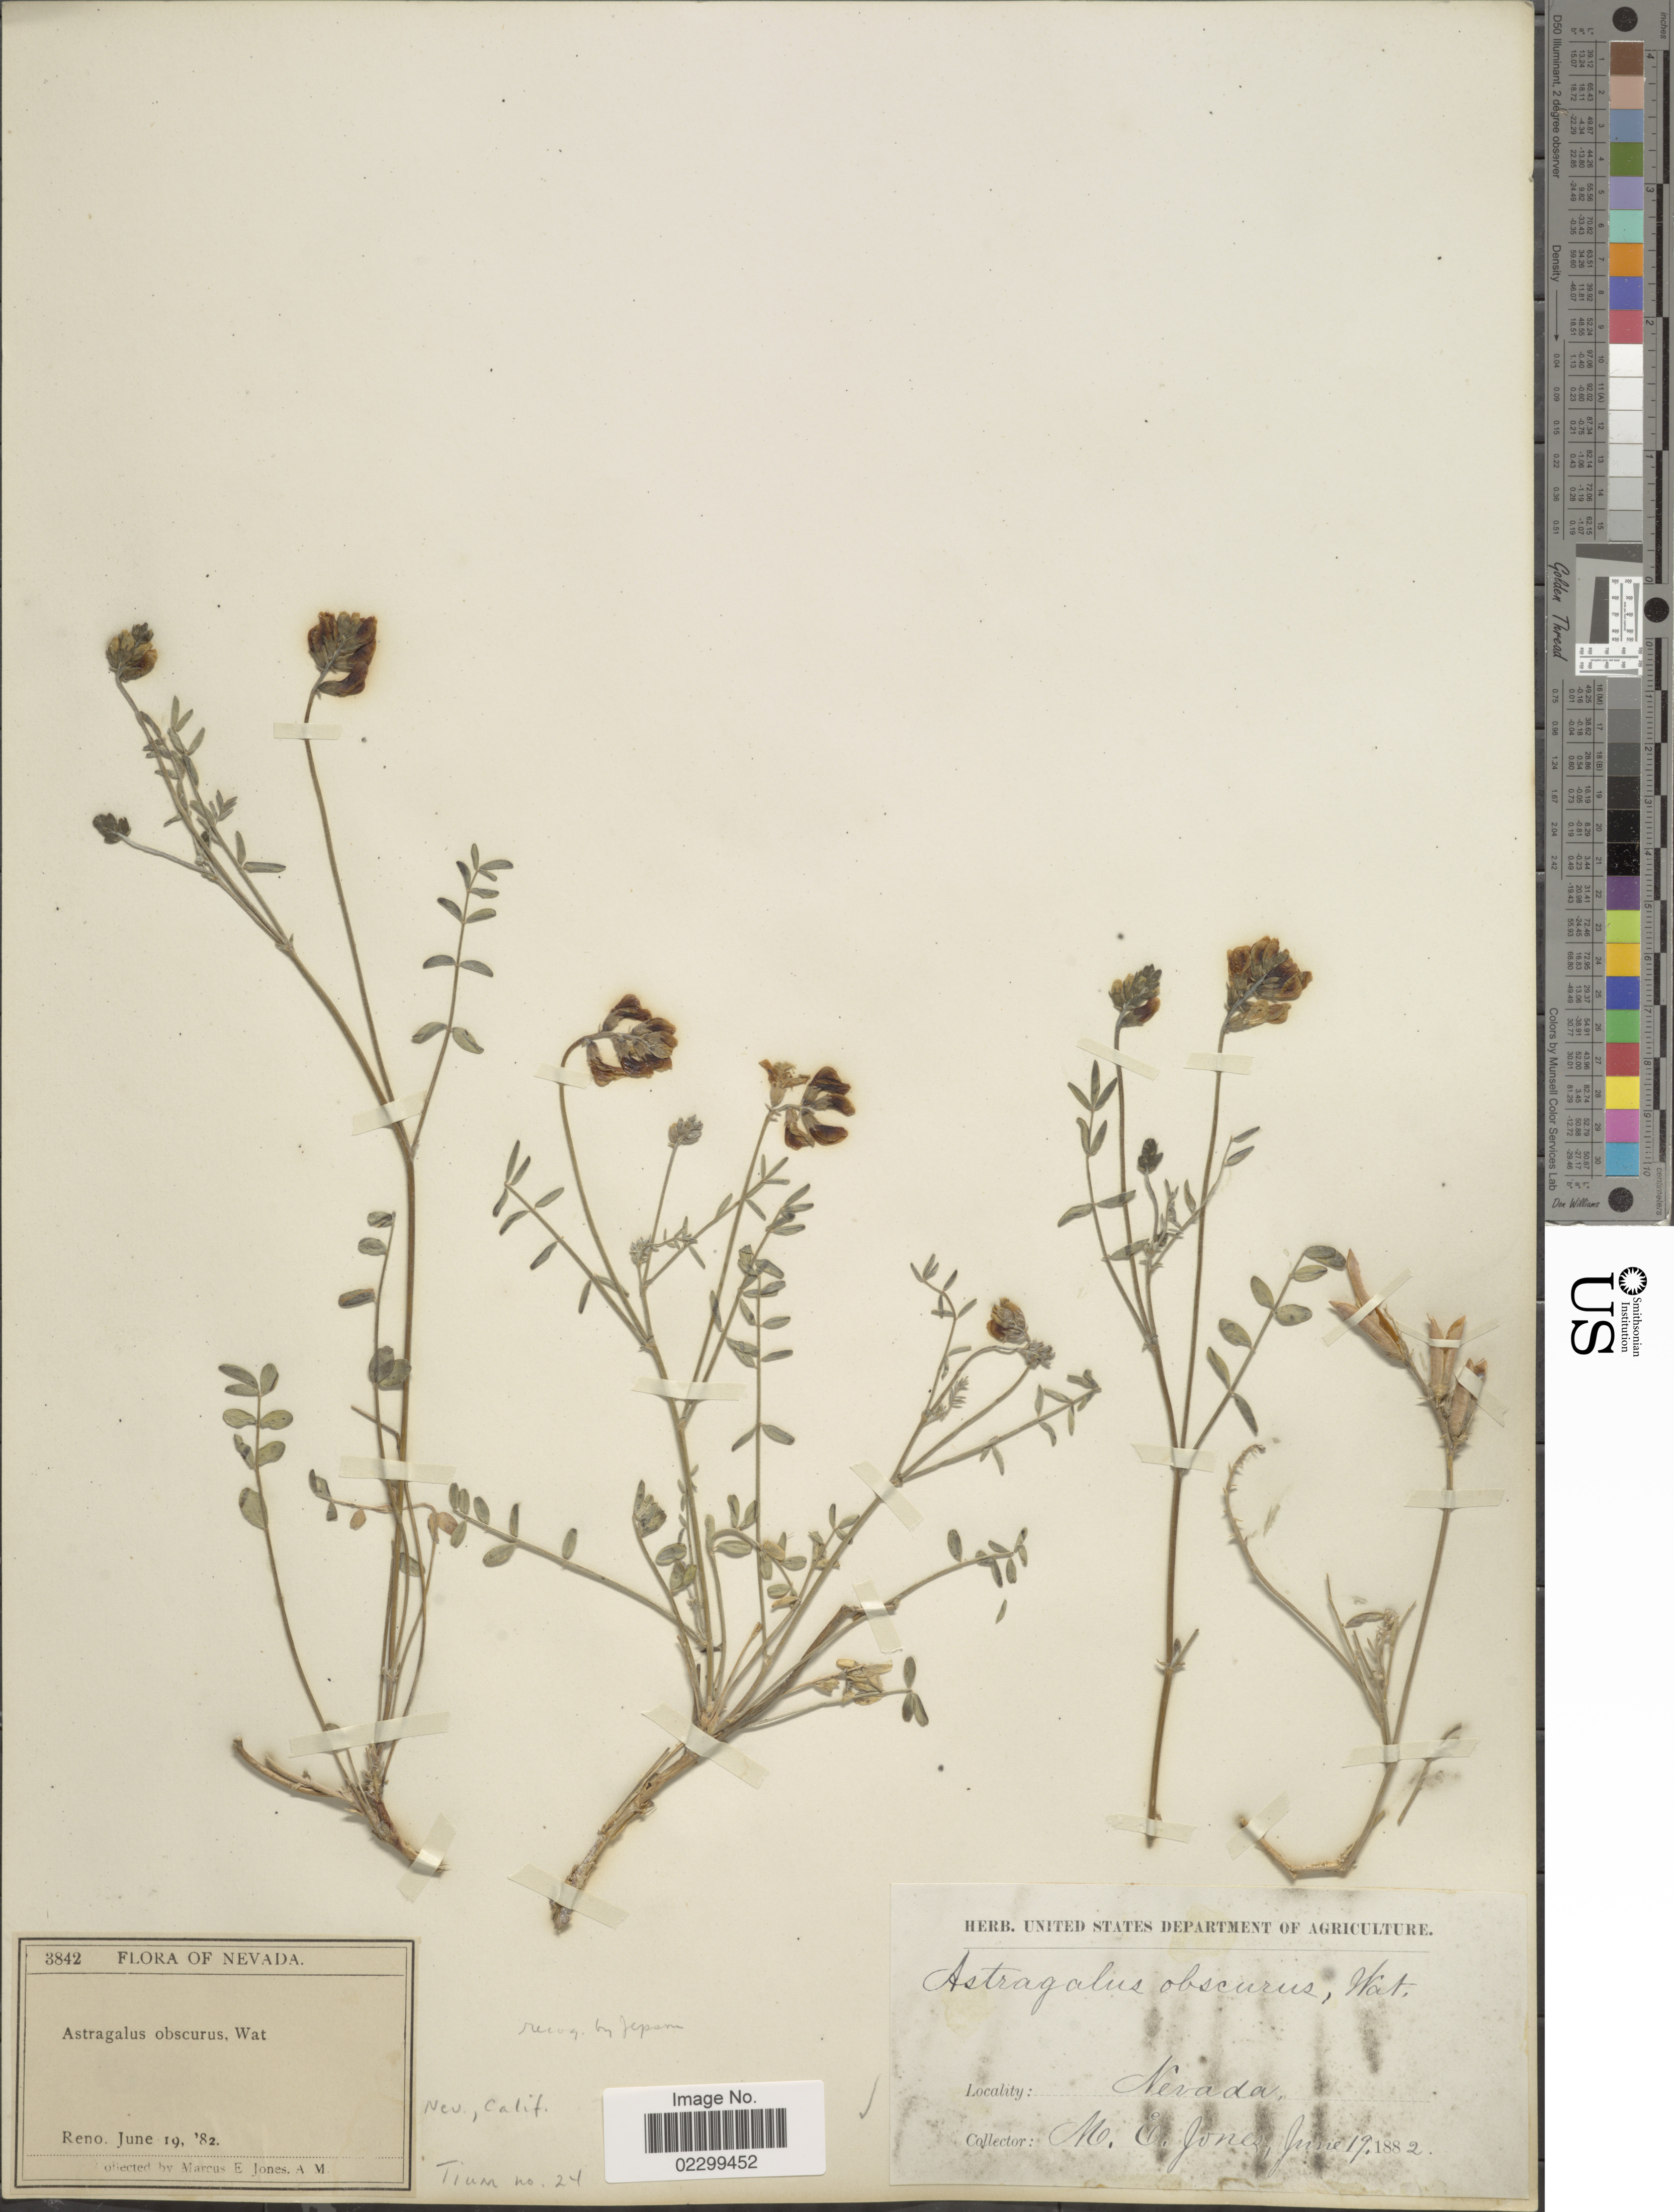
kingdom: Plantae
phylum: Tracheophyta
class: Magnoliopsida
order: Fabales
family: Fabaceae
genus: Astragalus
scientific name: Astragalus obscurus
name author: S. Watson in C. King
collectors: M. E. Jones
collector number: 3842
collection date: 1882-06-19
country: United States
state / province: Nevada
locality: Reno.